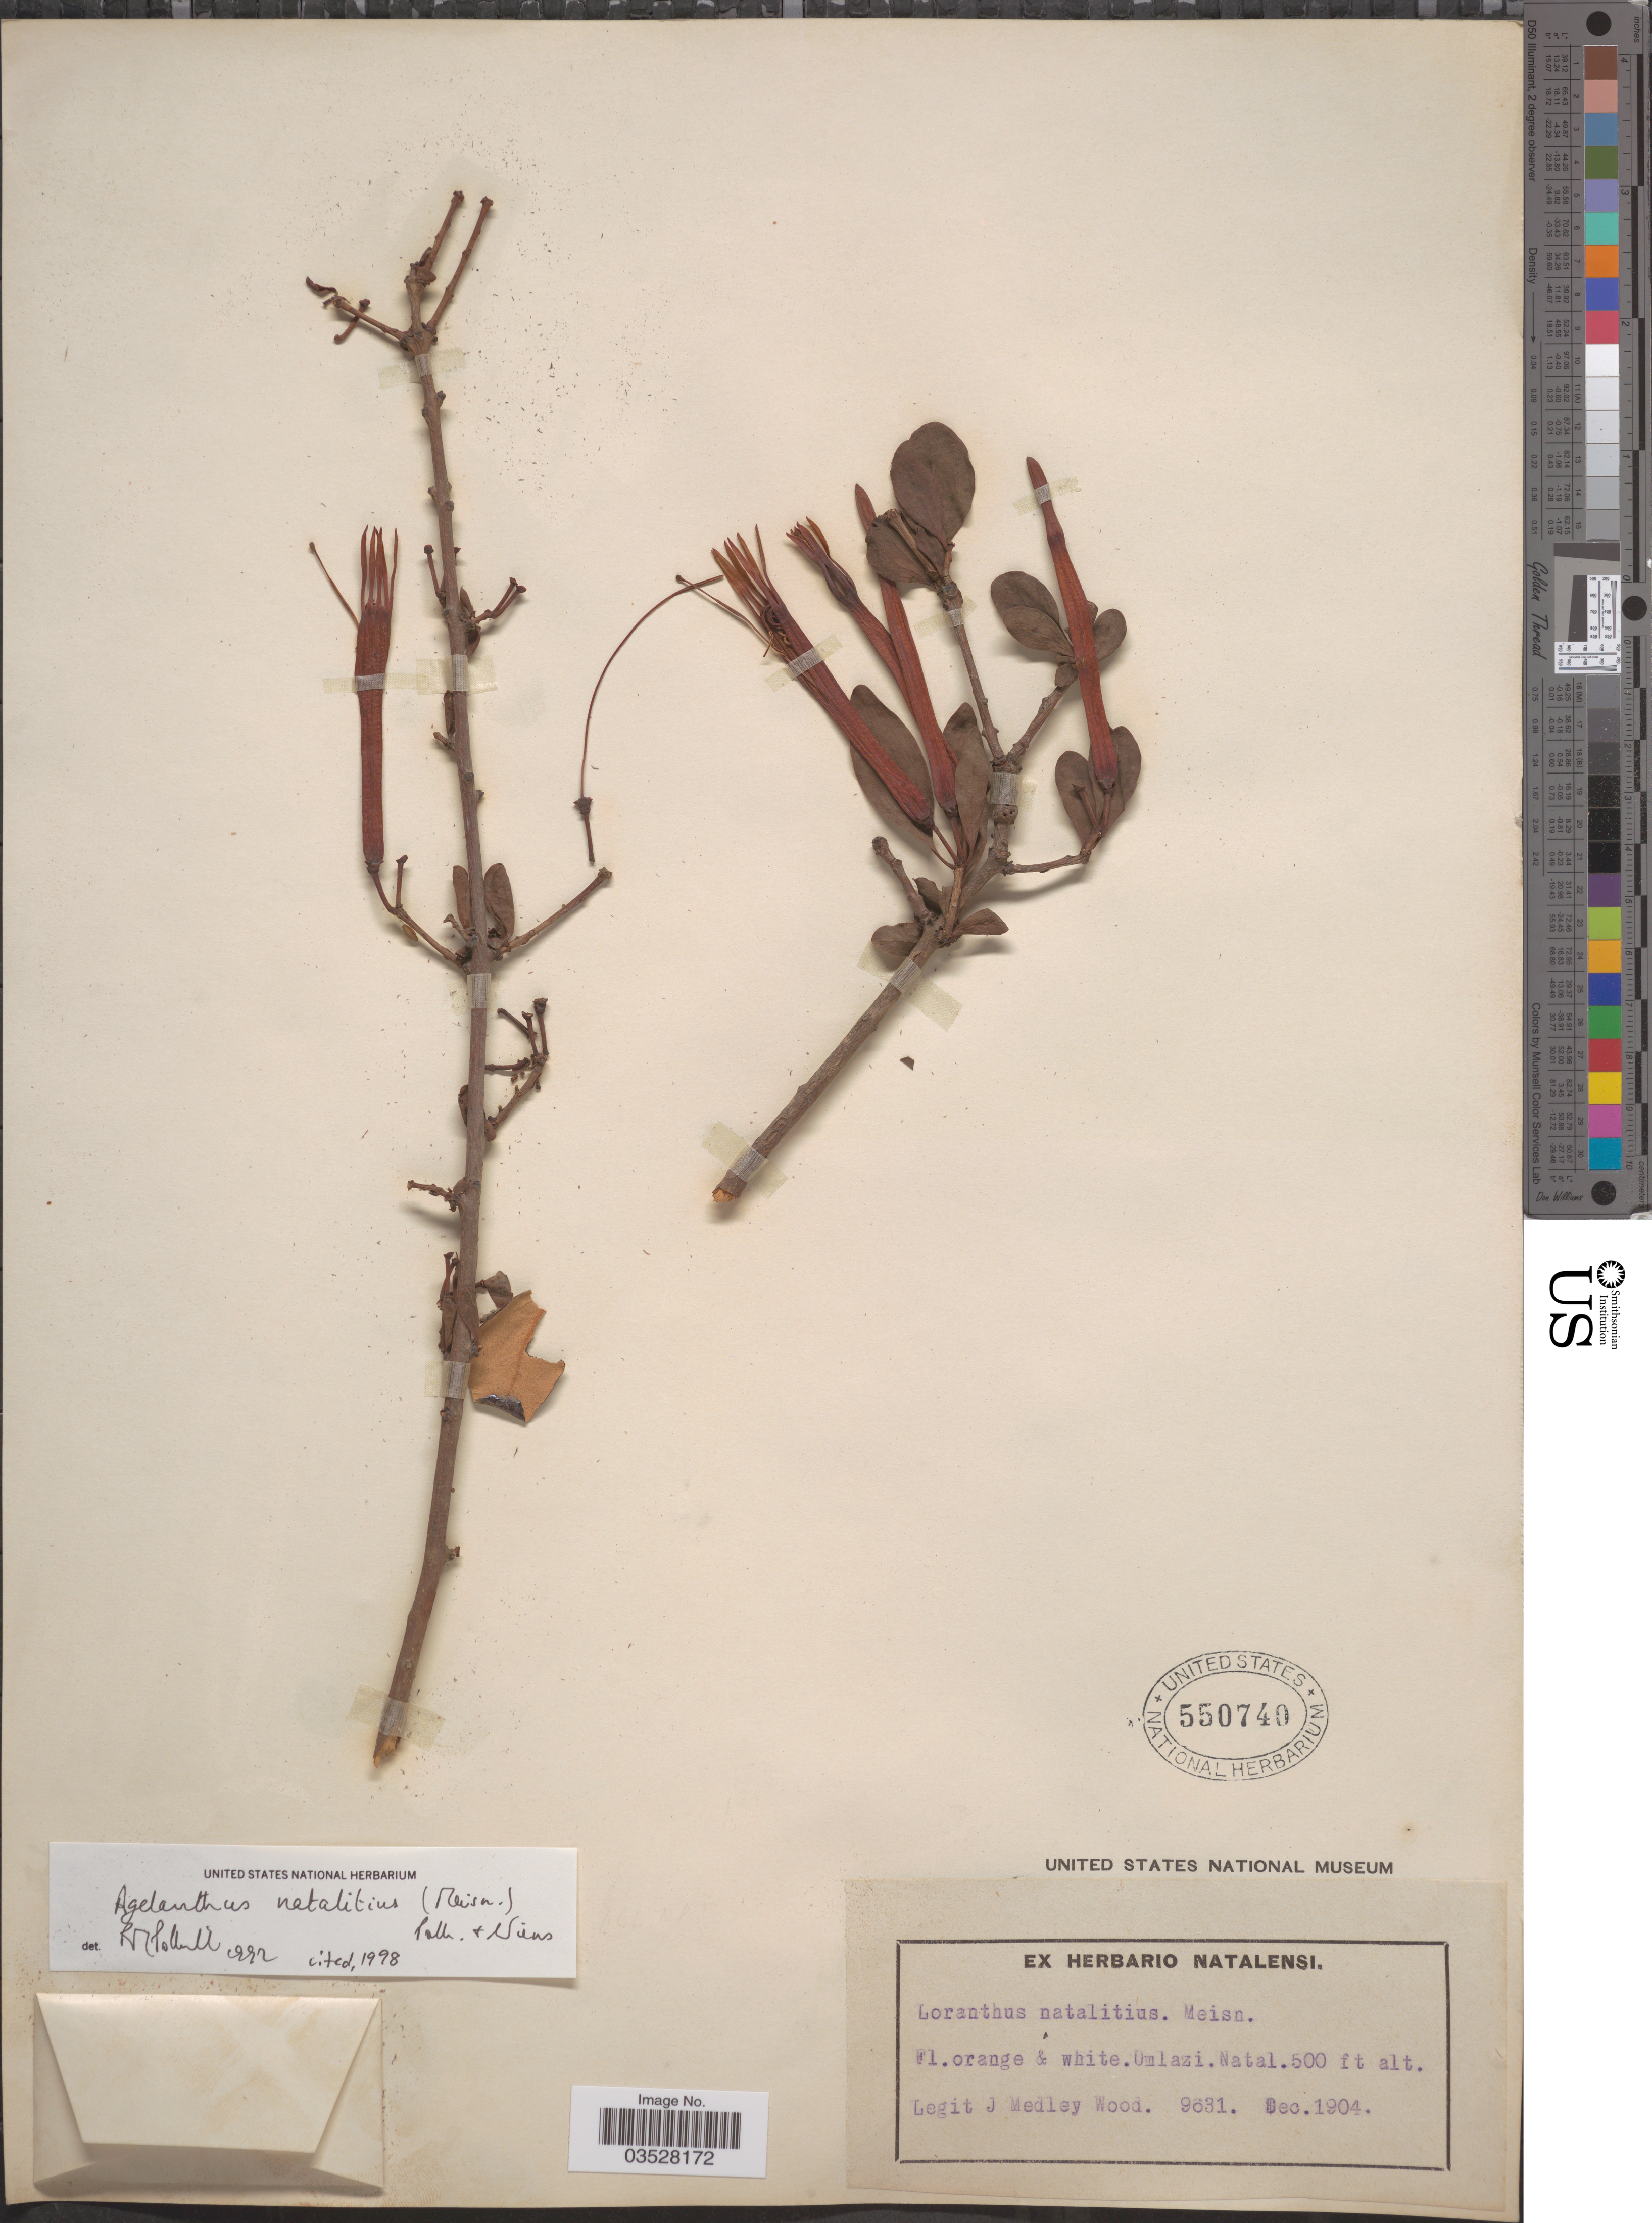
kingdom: Plantae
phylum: Tracheophyta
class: Magnoliopsida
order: Santalales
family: Loranthaceae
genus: Agelanthus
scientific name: Agelanthus natalitius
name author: (Meisn.) Polhill & Wiens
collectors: J. M. Wood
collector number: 9631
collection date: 1904-12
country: South Africa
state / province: KwaZulu-Natal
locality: Umlazi. Natal.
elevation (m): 152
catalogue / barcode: US 550740